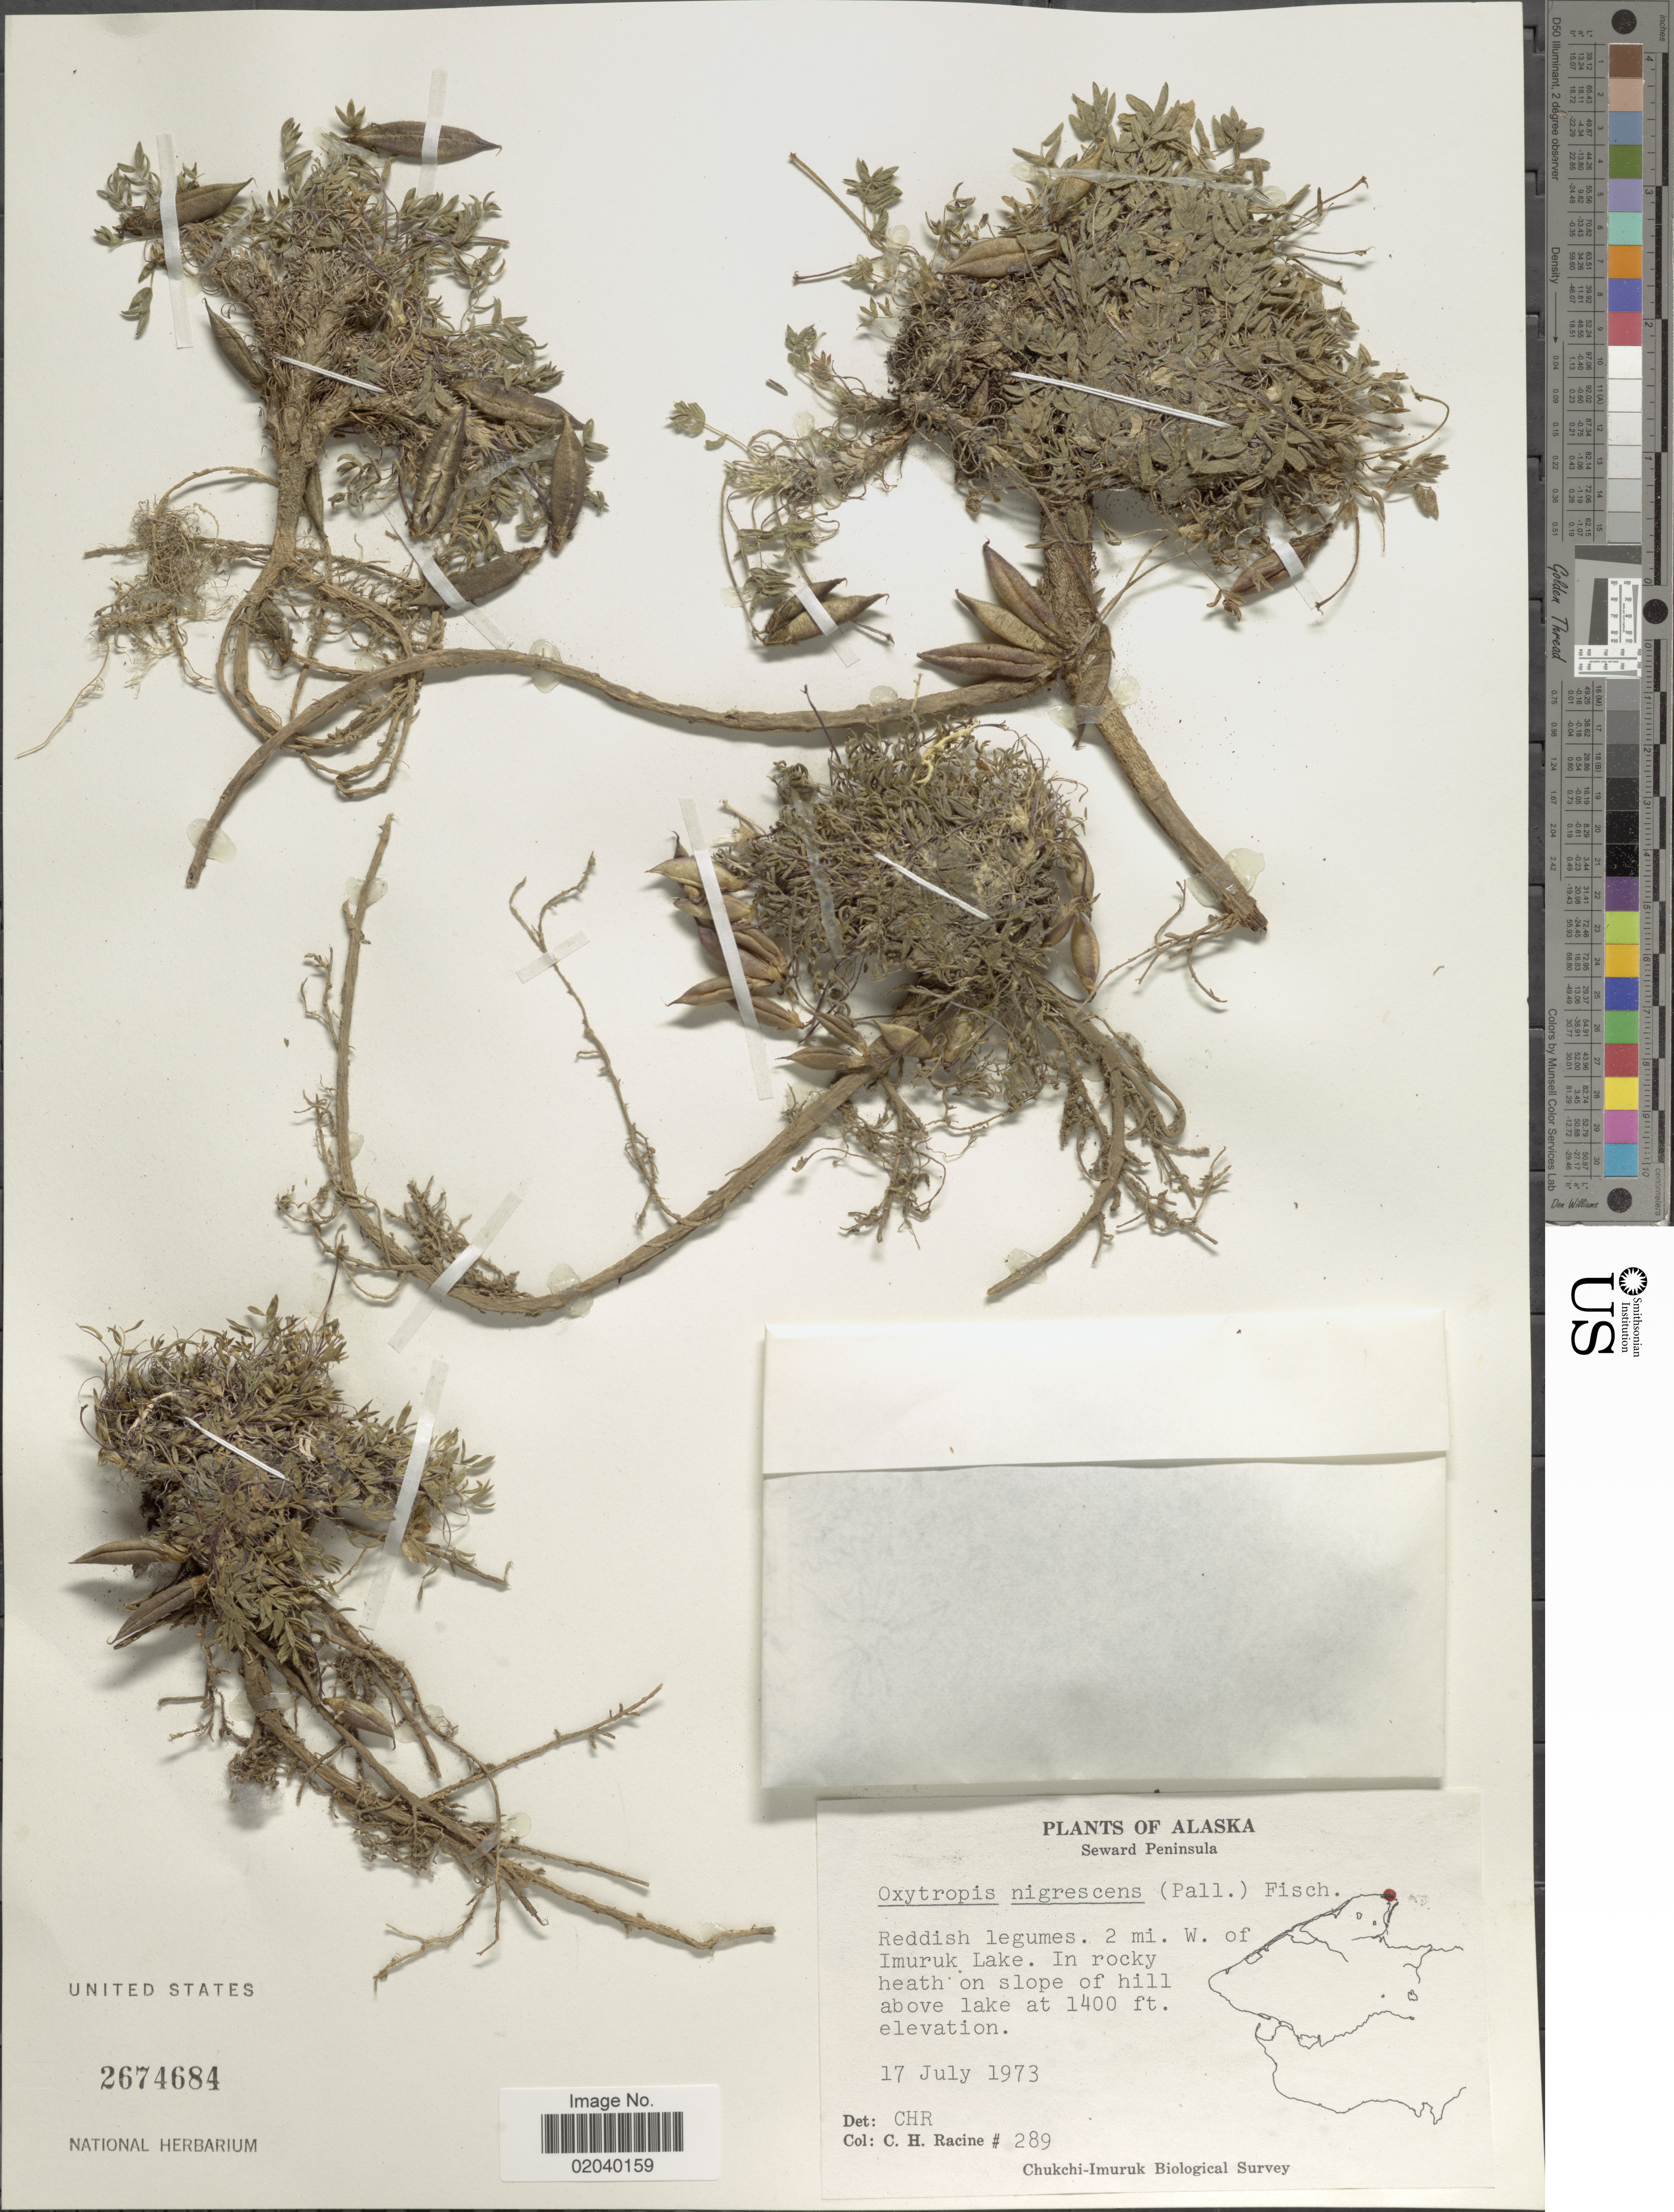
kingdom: Plantae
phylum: Tracheophyta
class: Magnoliopsida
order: Fabales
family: Fabaceae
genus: Oxytropis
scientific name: Oxytropis nigrescens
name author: (Pall.) Fisch. ex DC.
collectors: C. Racine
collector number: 289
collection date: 1973-07-17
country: United States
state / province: Alaska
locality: Seward Peninsula, 2 mi W of Imuruk Lake. In rocky heath on slope of hill above lake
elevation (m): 427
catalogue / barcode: US 2674684